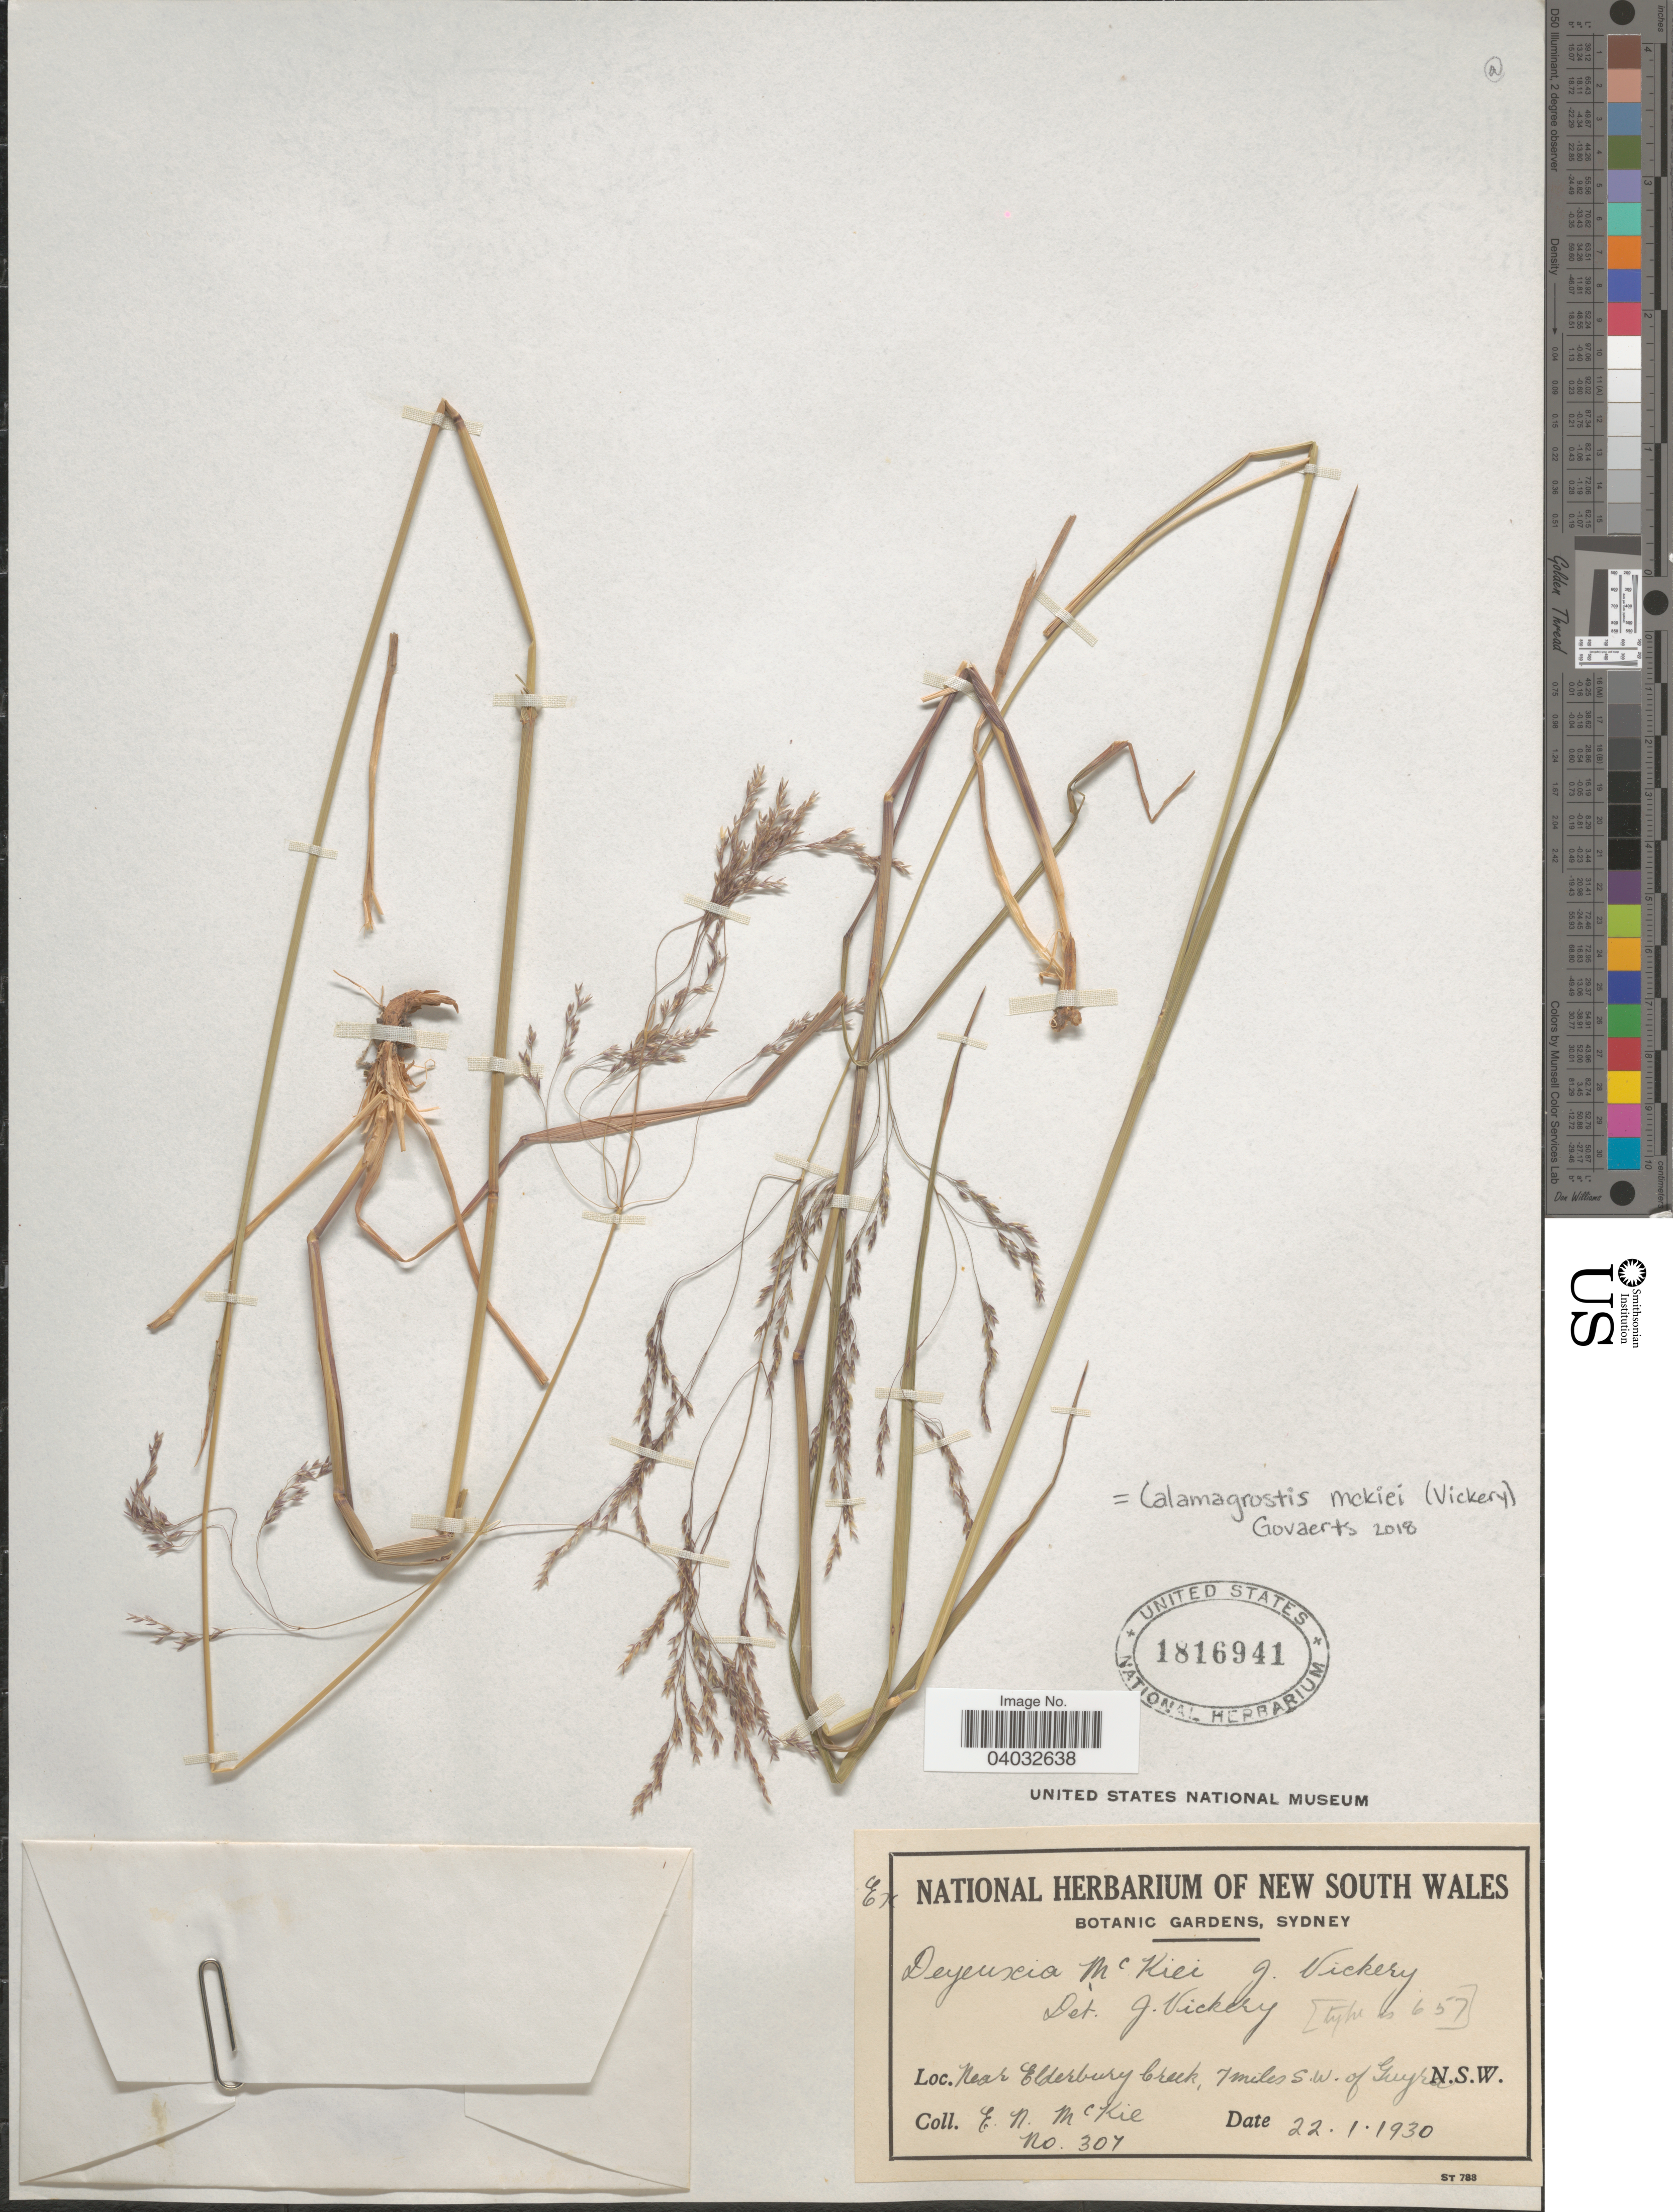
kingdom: Plantae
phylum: Tracheophyta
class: Liliopsida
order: Poales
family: Poaceae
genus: Calamagrostis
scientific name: Calamagrostis mckiei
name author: (Vickery) Govaerts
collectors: E. McKie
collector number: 307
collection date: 1930-01-22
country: Australia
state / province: New South Wales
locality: Near Elderbury Creek, 7 miles S. W. of Guyra.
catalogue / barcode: US 1816941